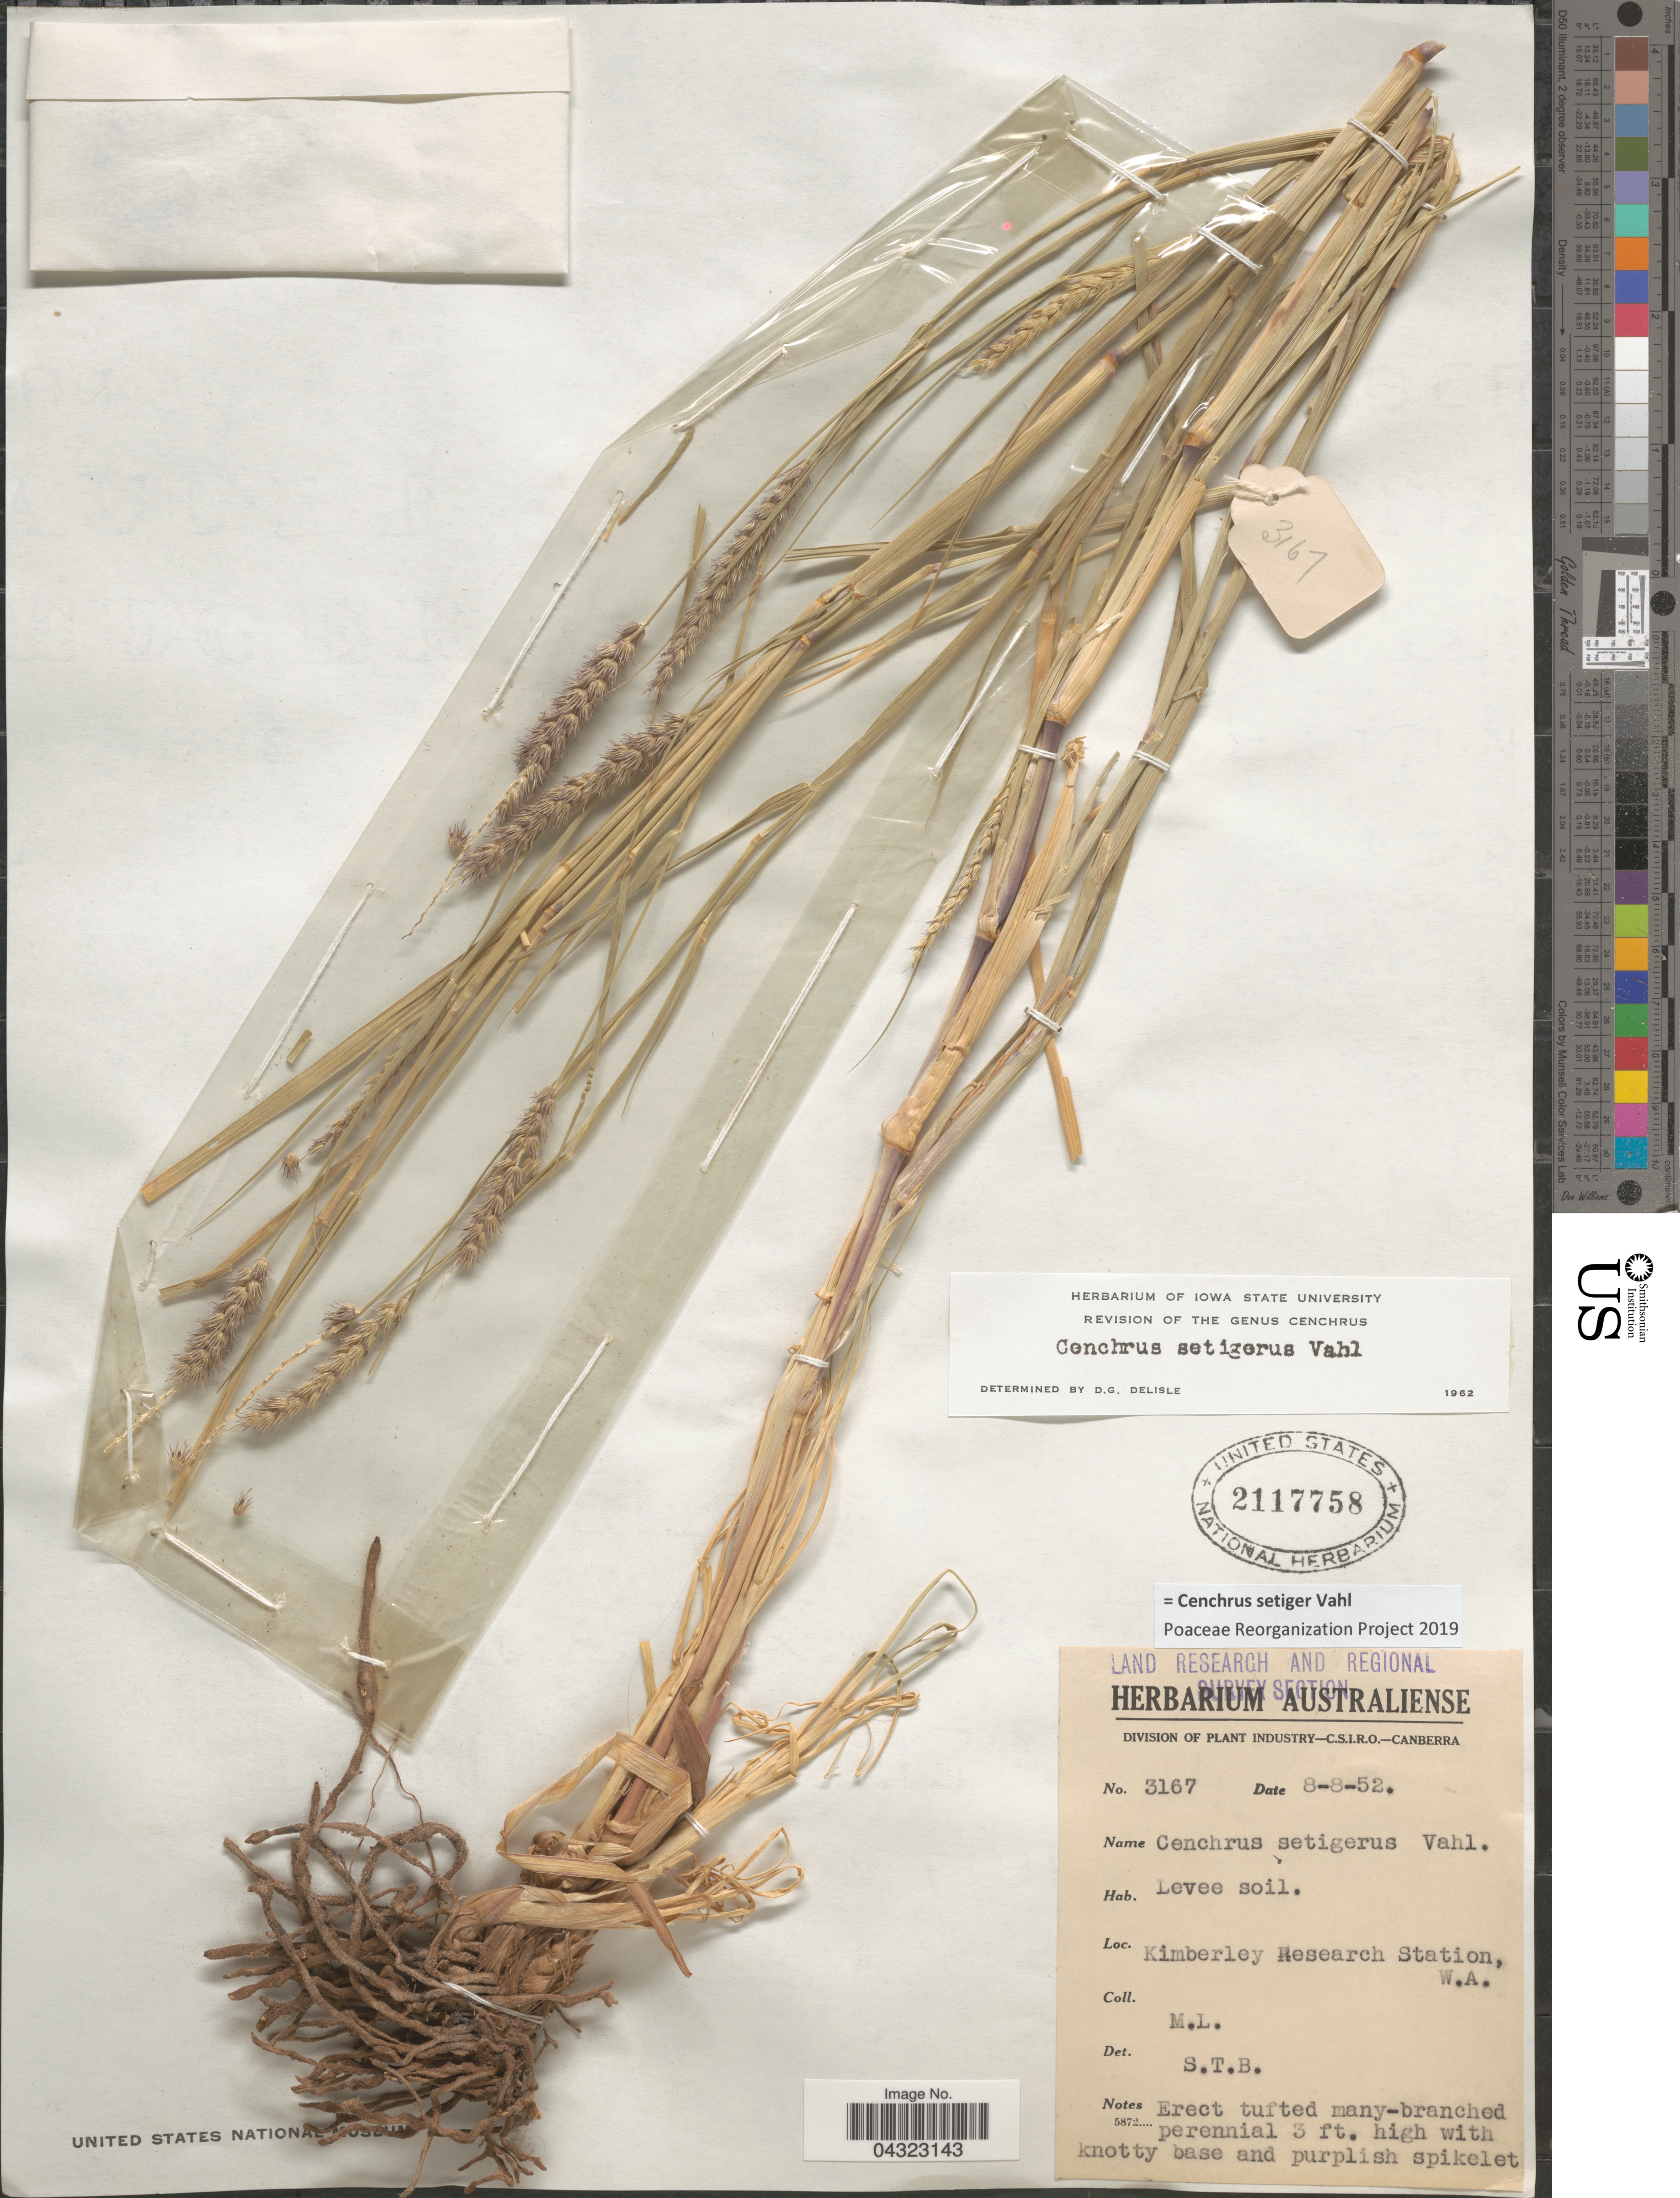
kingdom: Plantae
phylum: Tracheophyta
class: Liliopsida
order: Poales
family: Poaceae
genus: Cenchrus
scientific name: Cenchrus setiger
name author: Vahl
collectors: M. L.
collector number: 3167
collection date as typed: Transcribed d/m/y: 8/8/52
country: Australia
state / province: Western Australia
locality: Land Research and Regional Survey Section. Kimberley Research Station, W. A.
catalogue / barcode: US 2117758